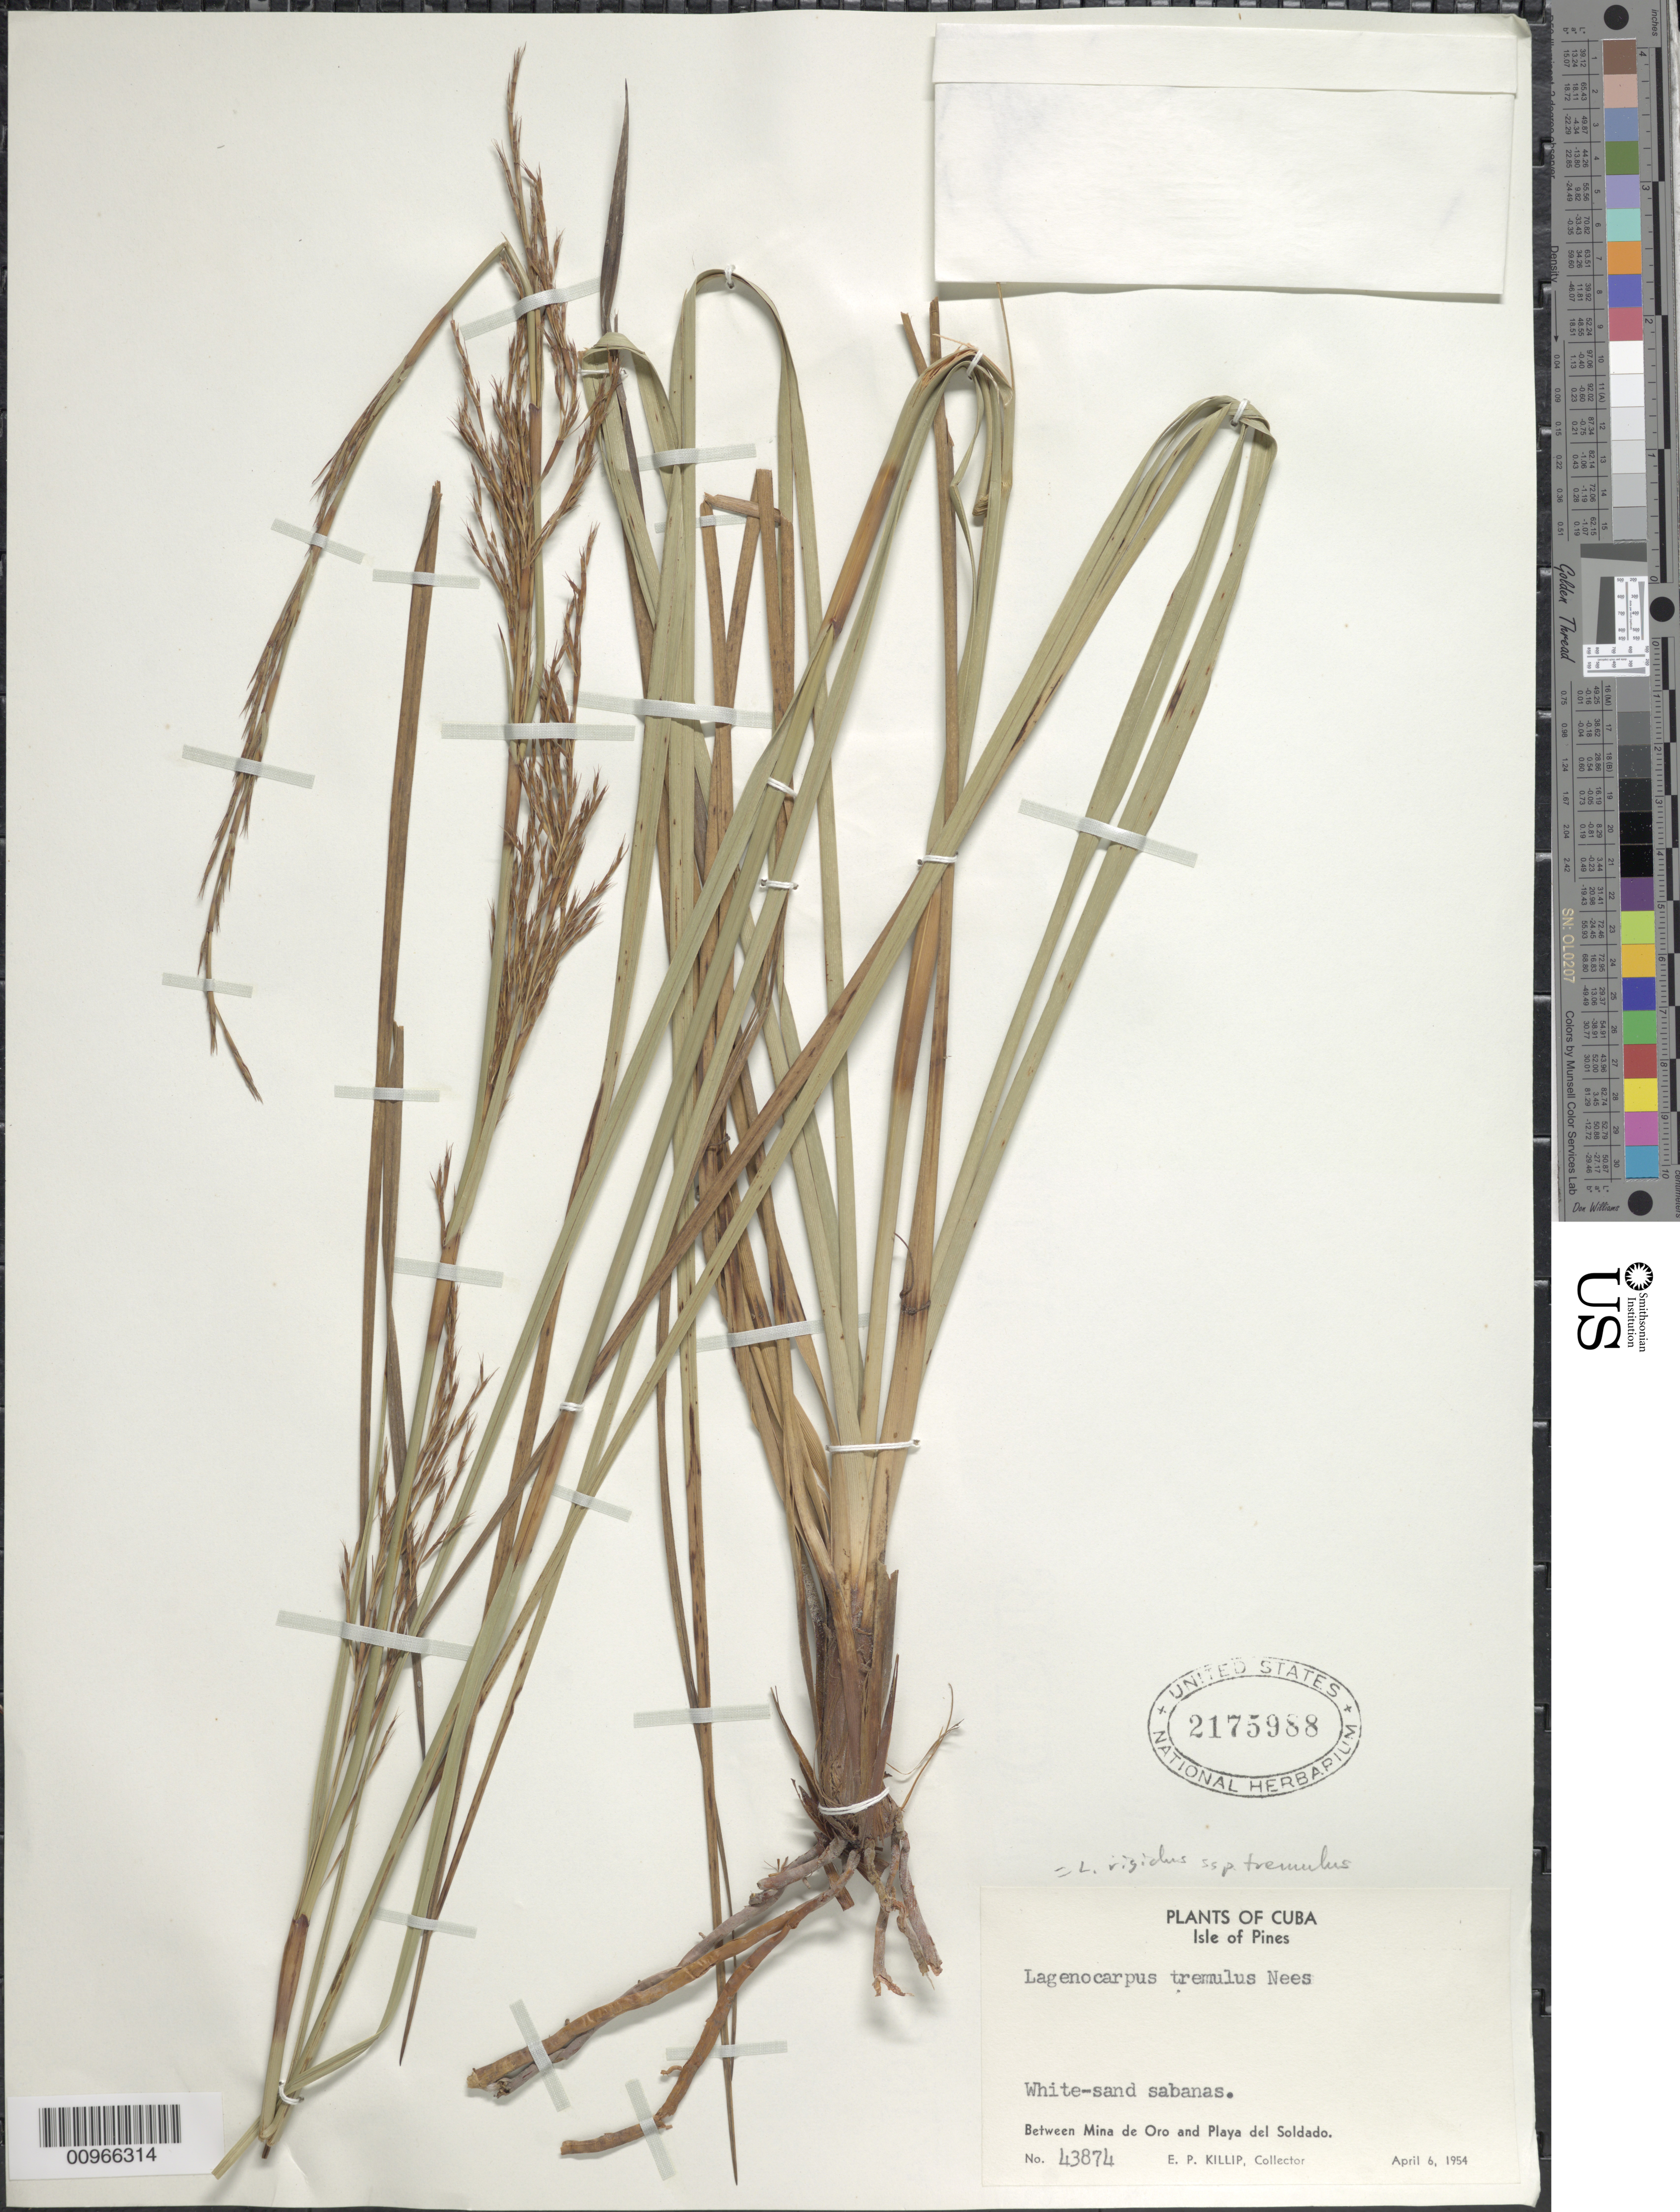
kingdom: Plantae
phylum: Tracheophyta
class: Liliopsida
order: Poales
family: Cyperaceae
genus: Lagenocarpus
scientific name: Lagenocarpus rigidus subsp. tremulus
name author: (Nees) T. Koyama & Maguire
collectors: E. P. Killip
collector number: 43874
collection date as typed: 06 Apr 1954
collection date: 1954-04-06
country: Cuba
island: Isla de la Juventud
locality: Isle of Pines, between Mina de Oro and Playa del Soldado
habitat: white-sand savannas.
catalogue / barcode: US 2175988